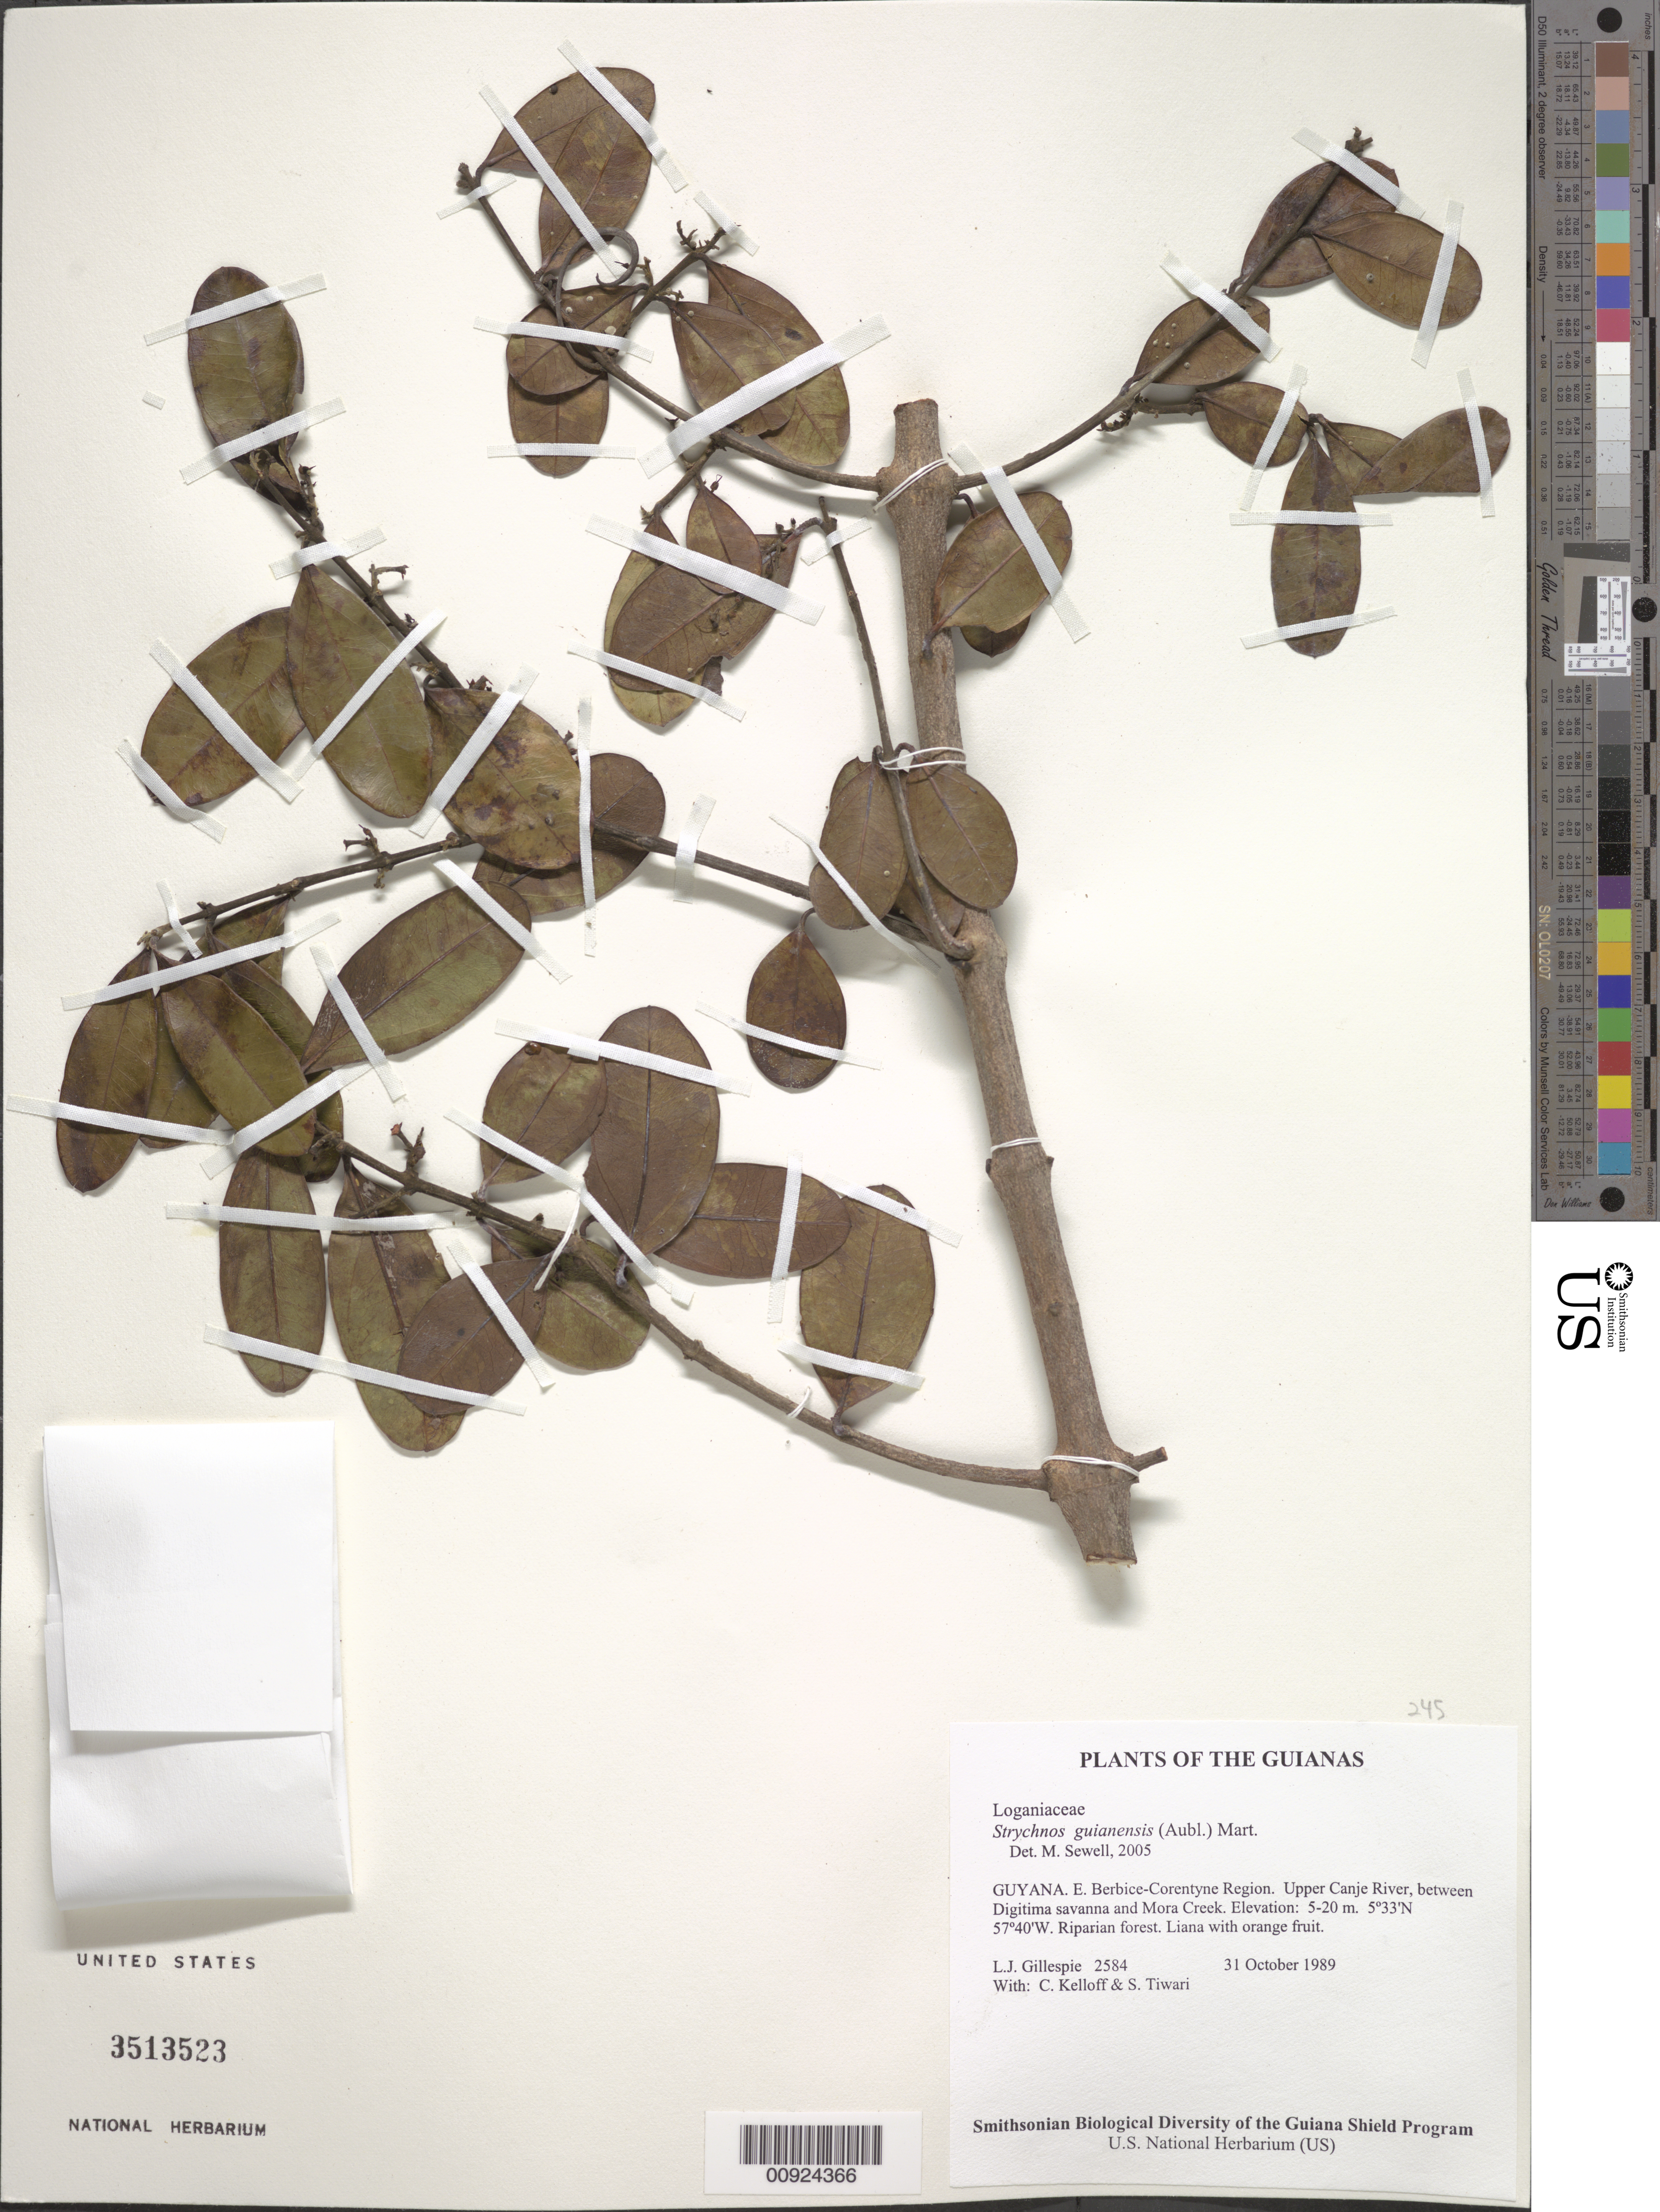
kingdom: Plantae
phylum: Tracheophyta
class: Magnoliopsida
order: Gentianales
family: Loganiaceae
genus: Strychnos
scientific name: Strychnos guianensis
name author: (Aubl.) Mart.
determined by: Sewell, M.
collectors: L. J. Gillespie, C. L. Kelloff & S. Tiwari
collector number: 2584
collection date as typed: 31 October 1989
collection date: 1989-10-31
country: Guyana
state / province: E. Berbice-Corentyne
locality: Upper Canje River, between Digitima savanna and Mora Creek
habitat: Riparian forest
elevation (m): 5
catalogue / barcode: US 3513523